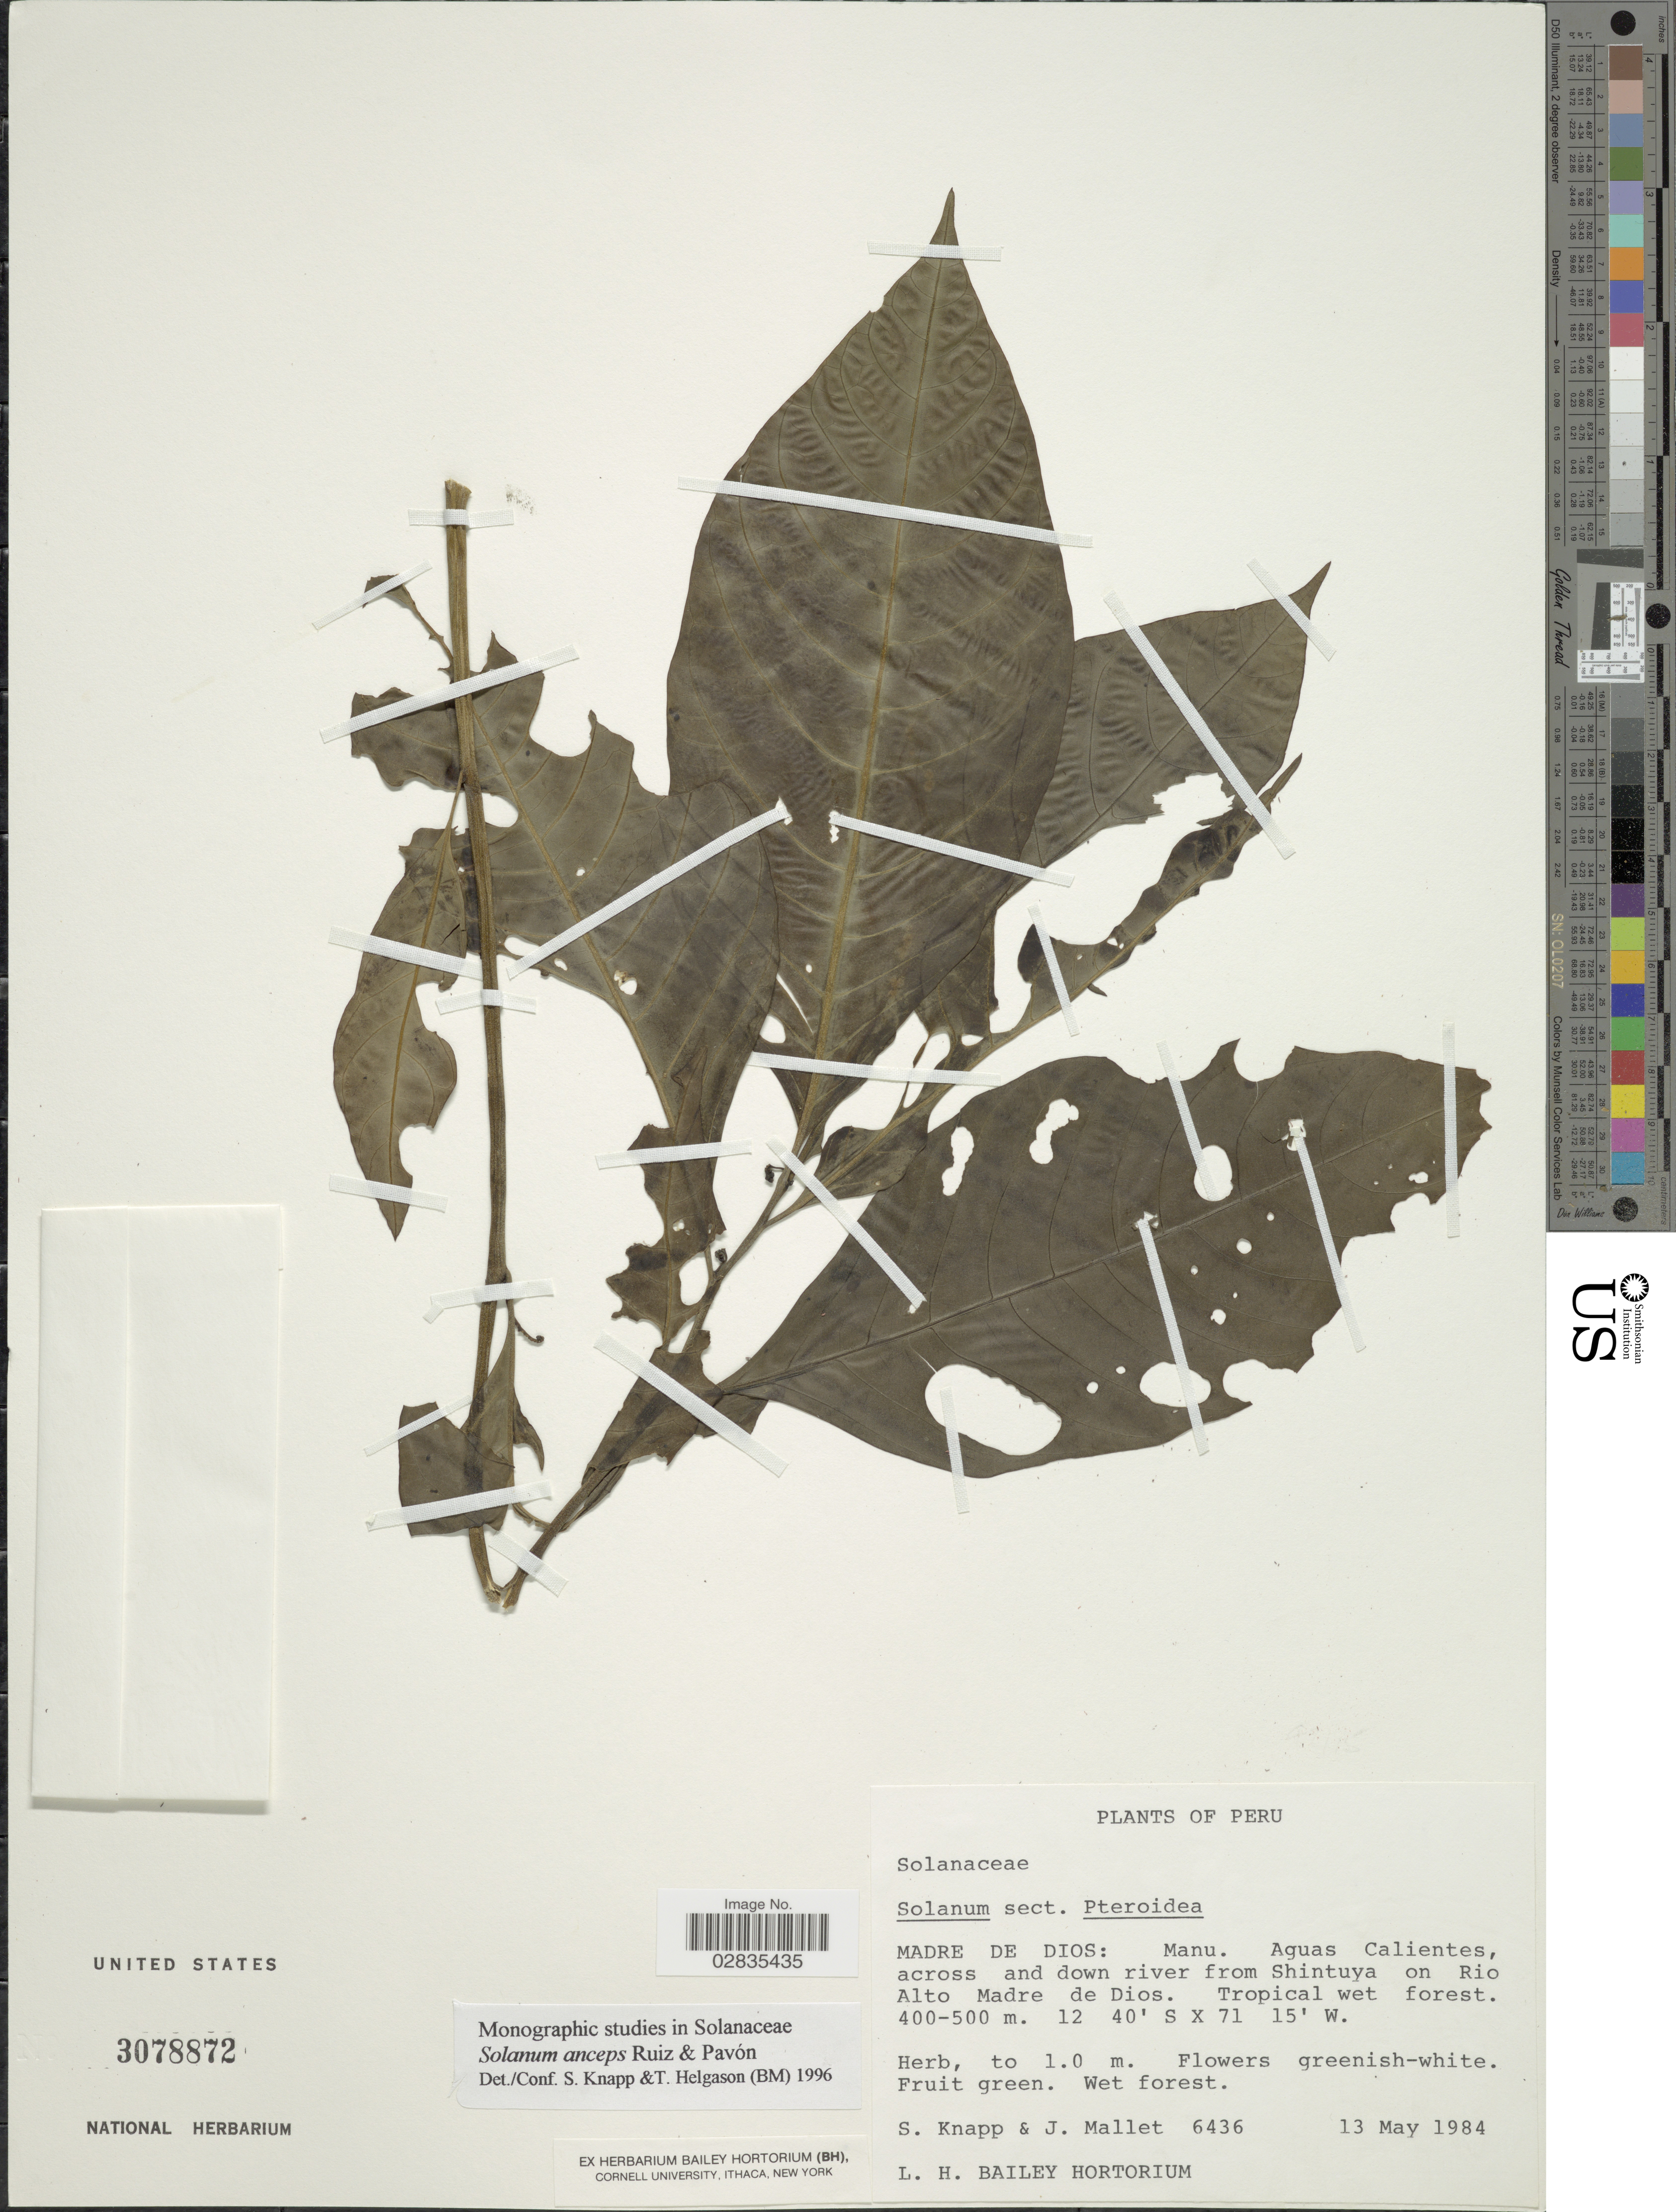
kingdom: Plantae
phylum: Tracheophyta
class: Magnoliopsida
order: Solanales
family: Solanaceae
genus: Solanum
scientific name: Solanum anceps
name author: Ruiz & Pav.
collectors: S. Knapp & J. Mallet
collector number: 6436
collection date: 1984-05-13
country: Peru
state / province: Madre de Dios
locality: Manu, Aguas Calientes, across and down river from Shintuya on Rio Alto Madre de Dios.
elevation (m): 400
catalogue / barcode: US 3078872